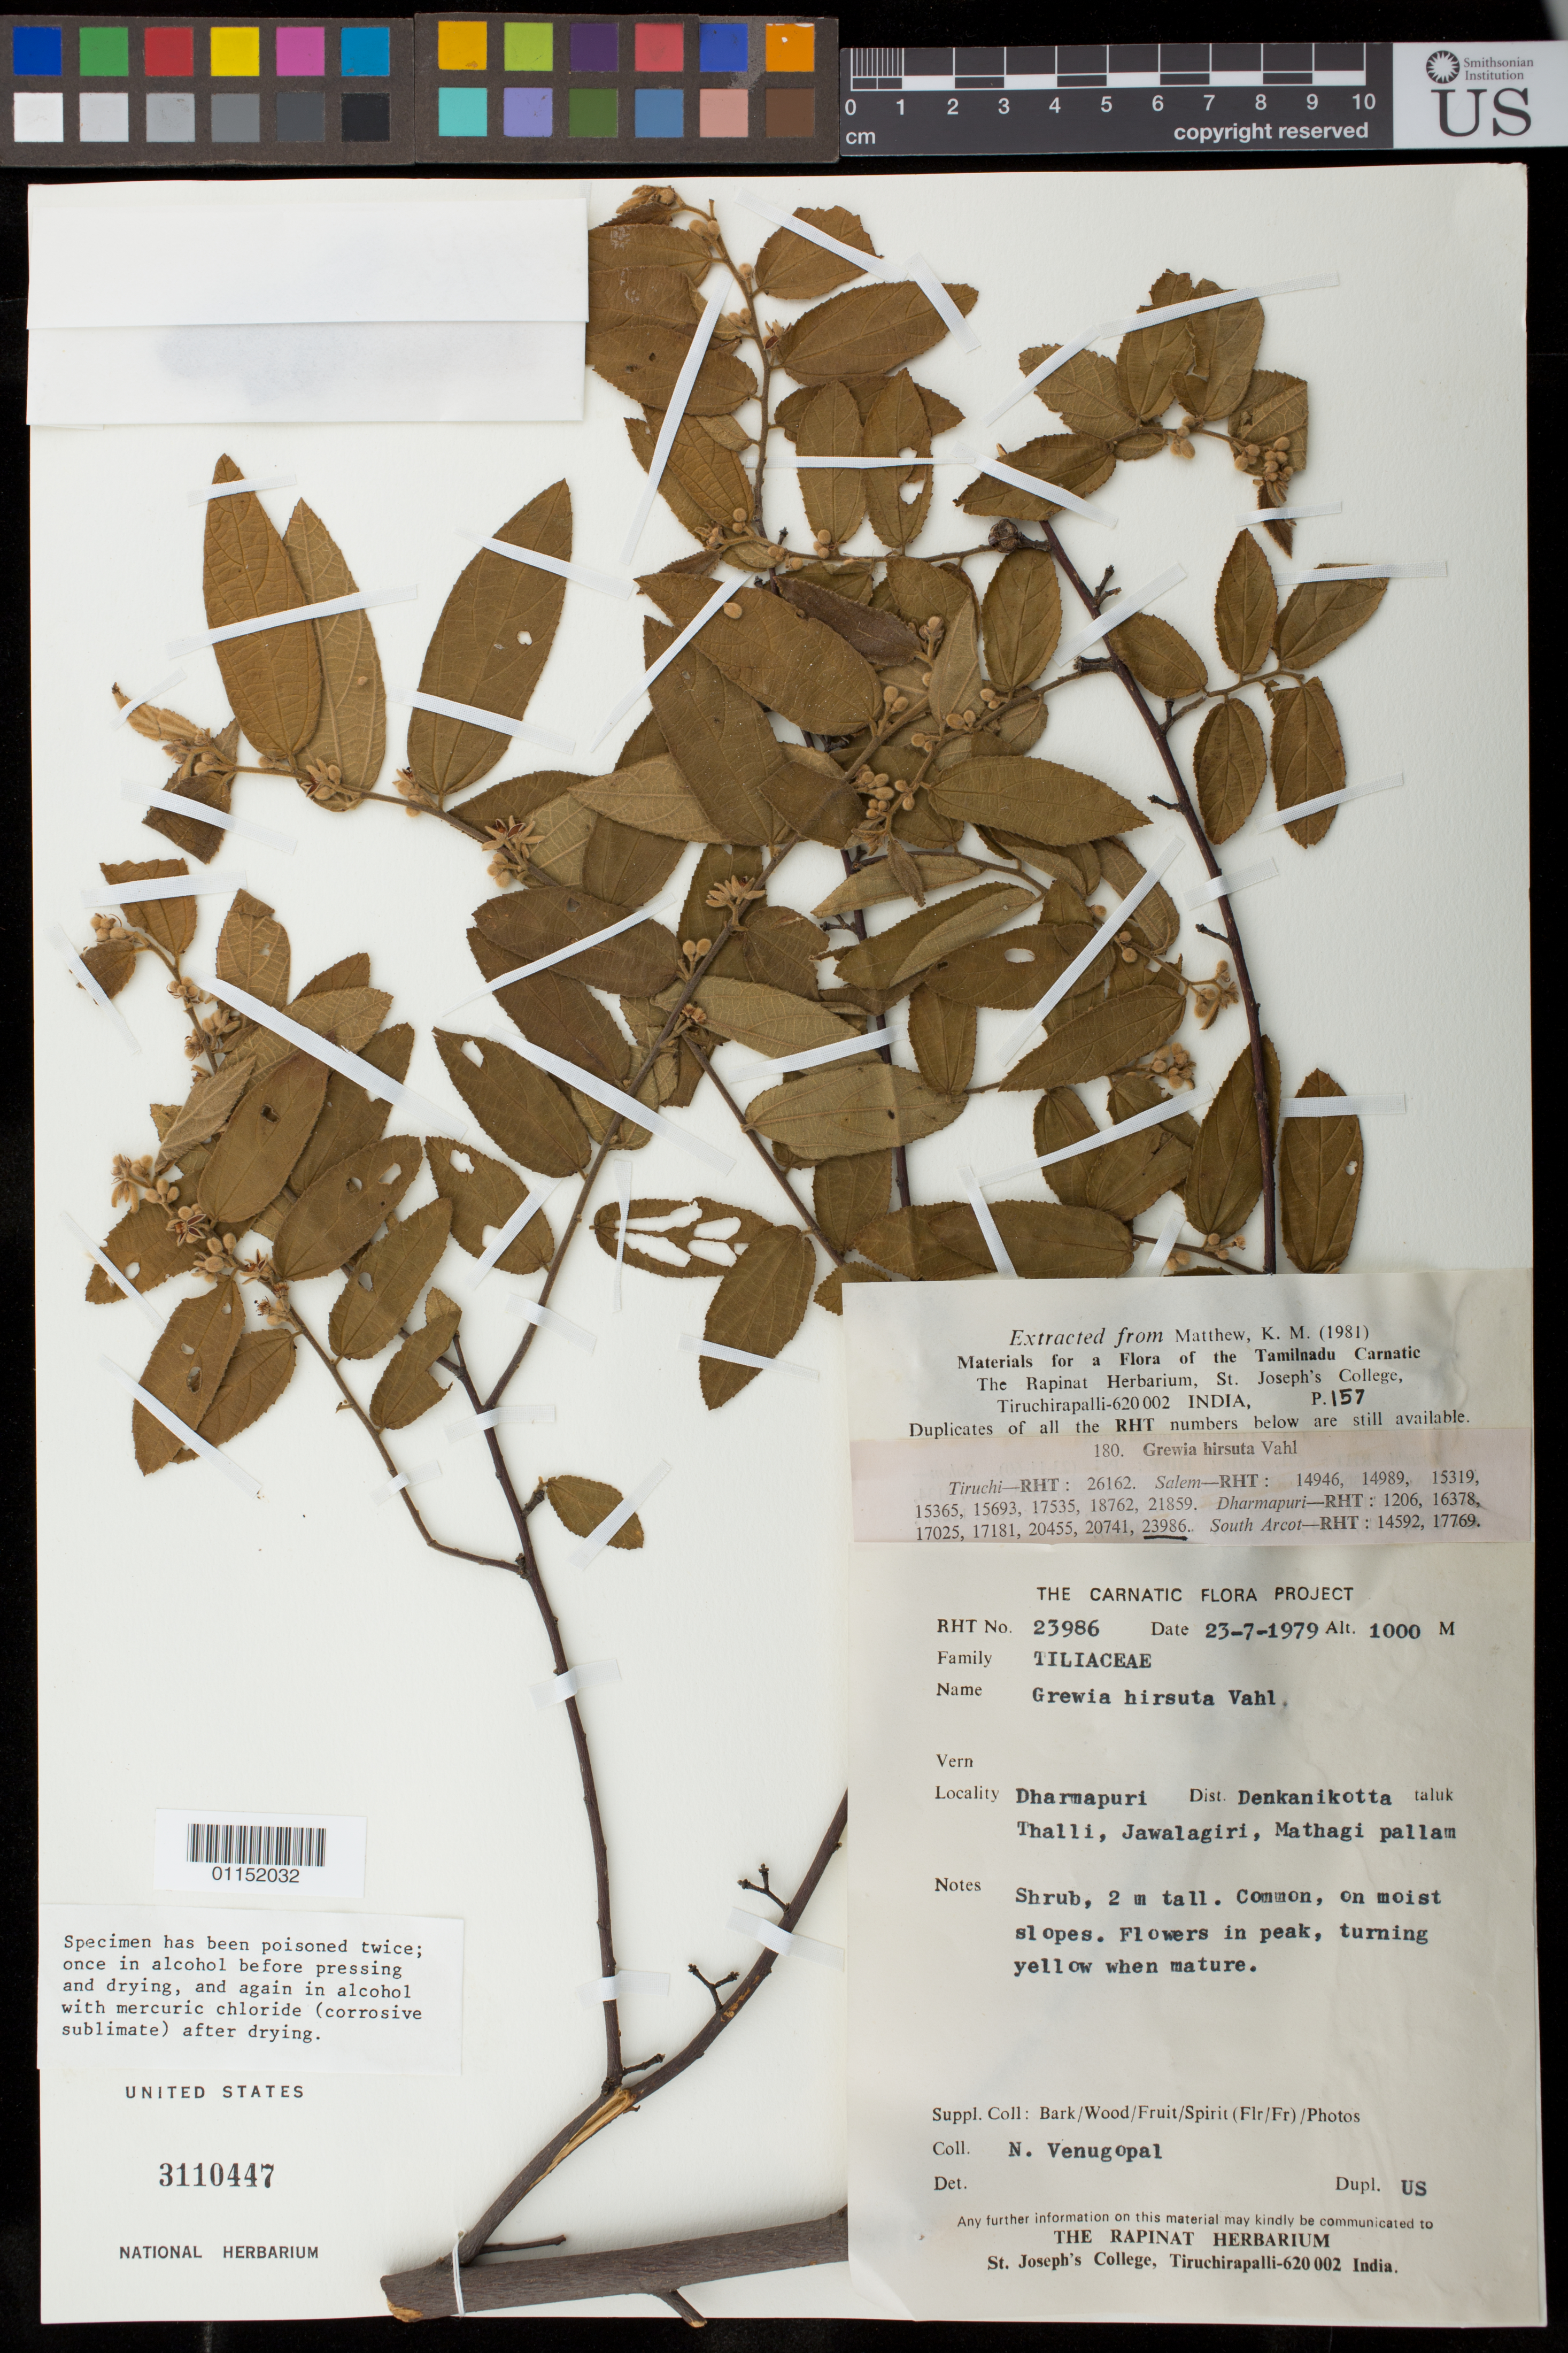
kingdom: Plantae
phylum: Tracheophyta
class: Magnoliopsida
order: Malvales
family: Malvaceae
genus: Microcos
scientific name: Microcos hirsuta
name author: (Korth.) Burret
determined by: Jourdain-Fievet, L.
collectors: N. Venugopal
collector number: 23986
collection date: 1979-07-23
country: India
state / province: Tamil Nadu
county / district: Dharmapuri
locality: Denkanikotta taluk, Thalli, Jawalagirl, Mathagi pallam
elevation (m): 1000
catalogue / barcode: US 3110447